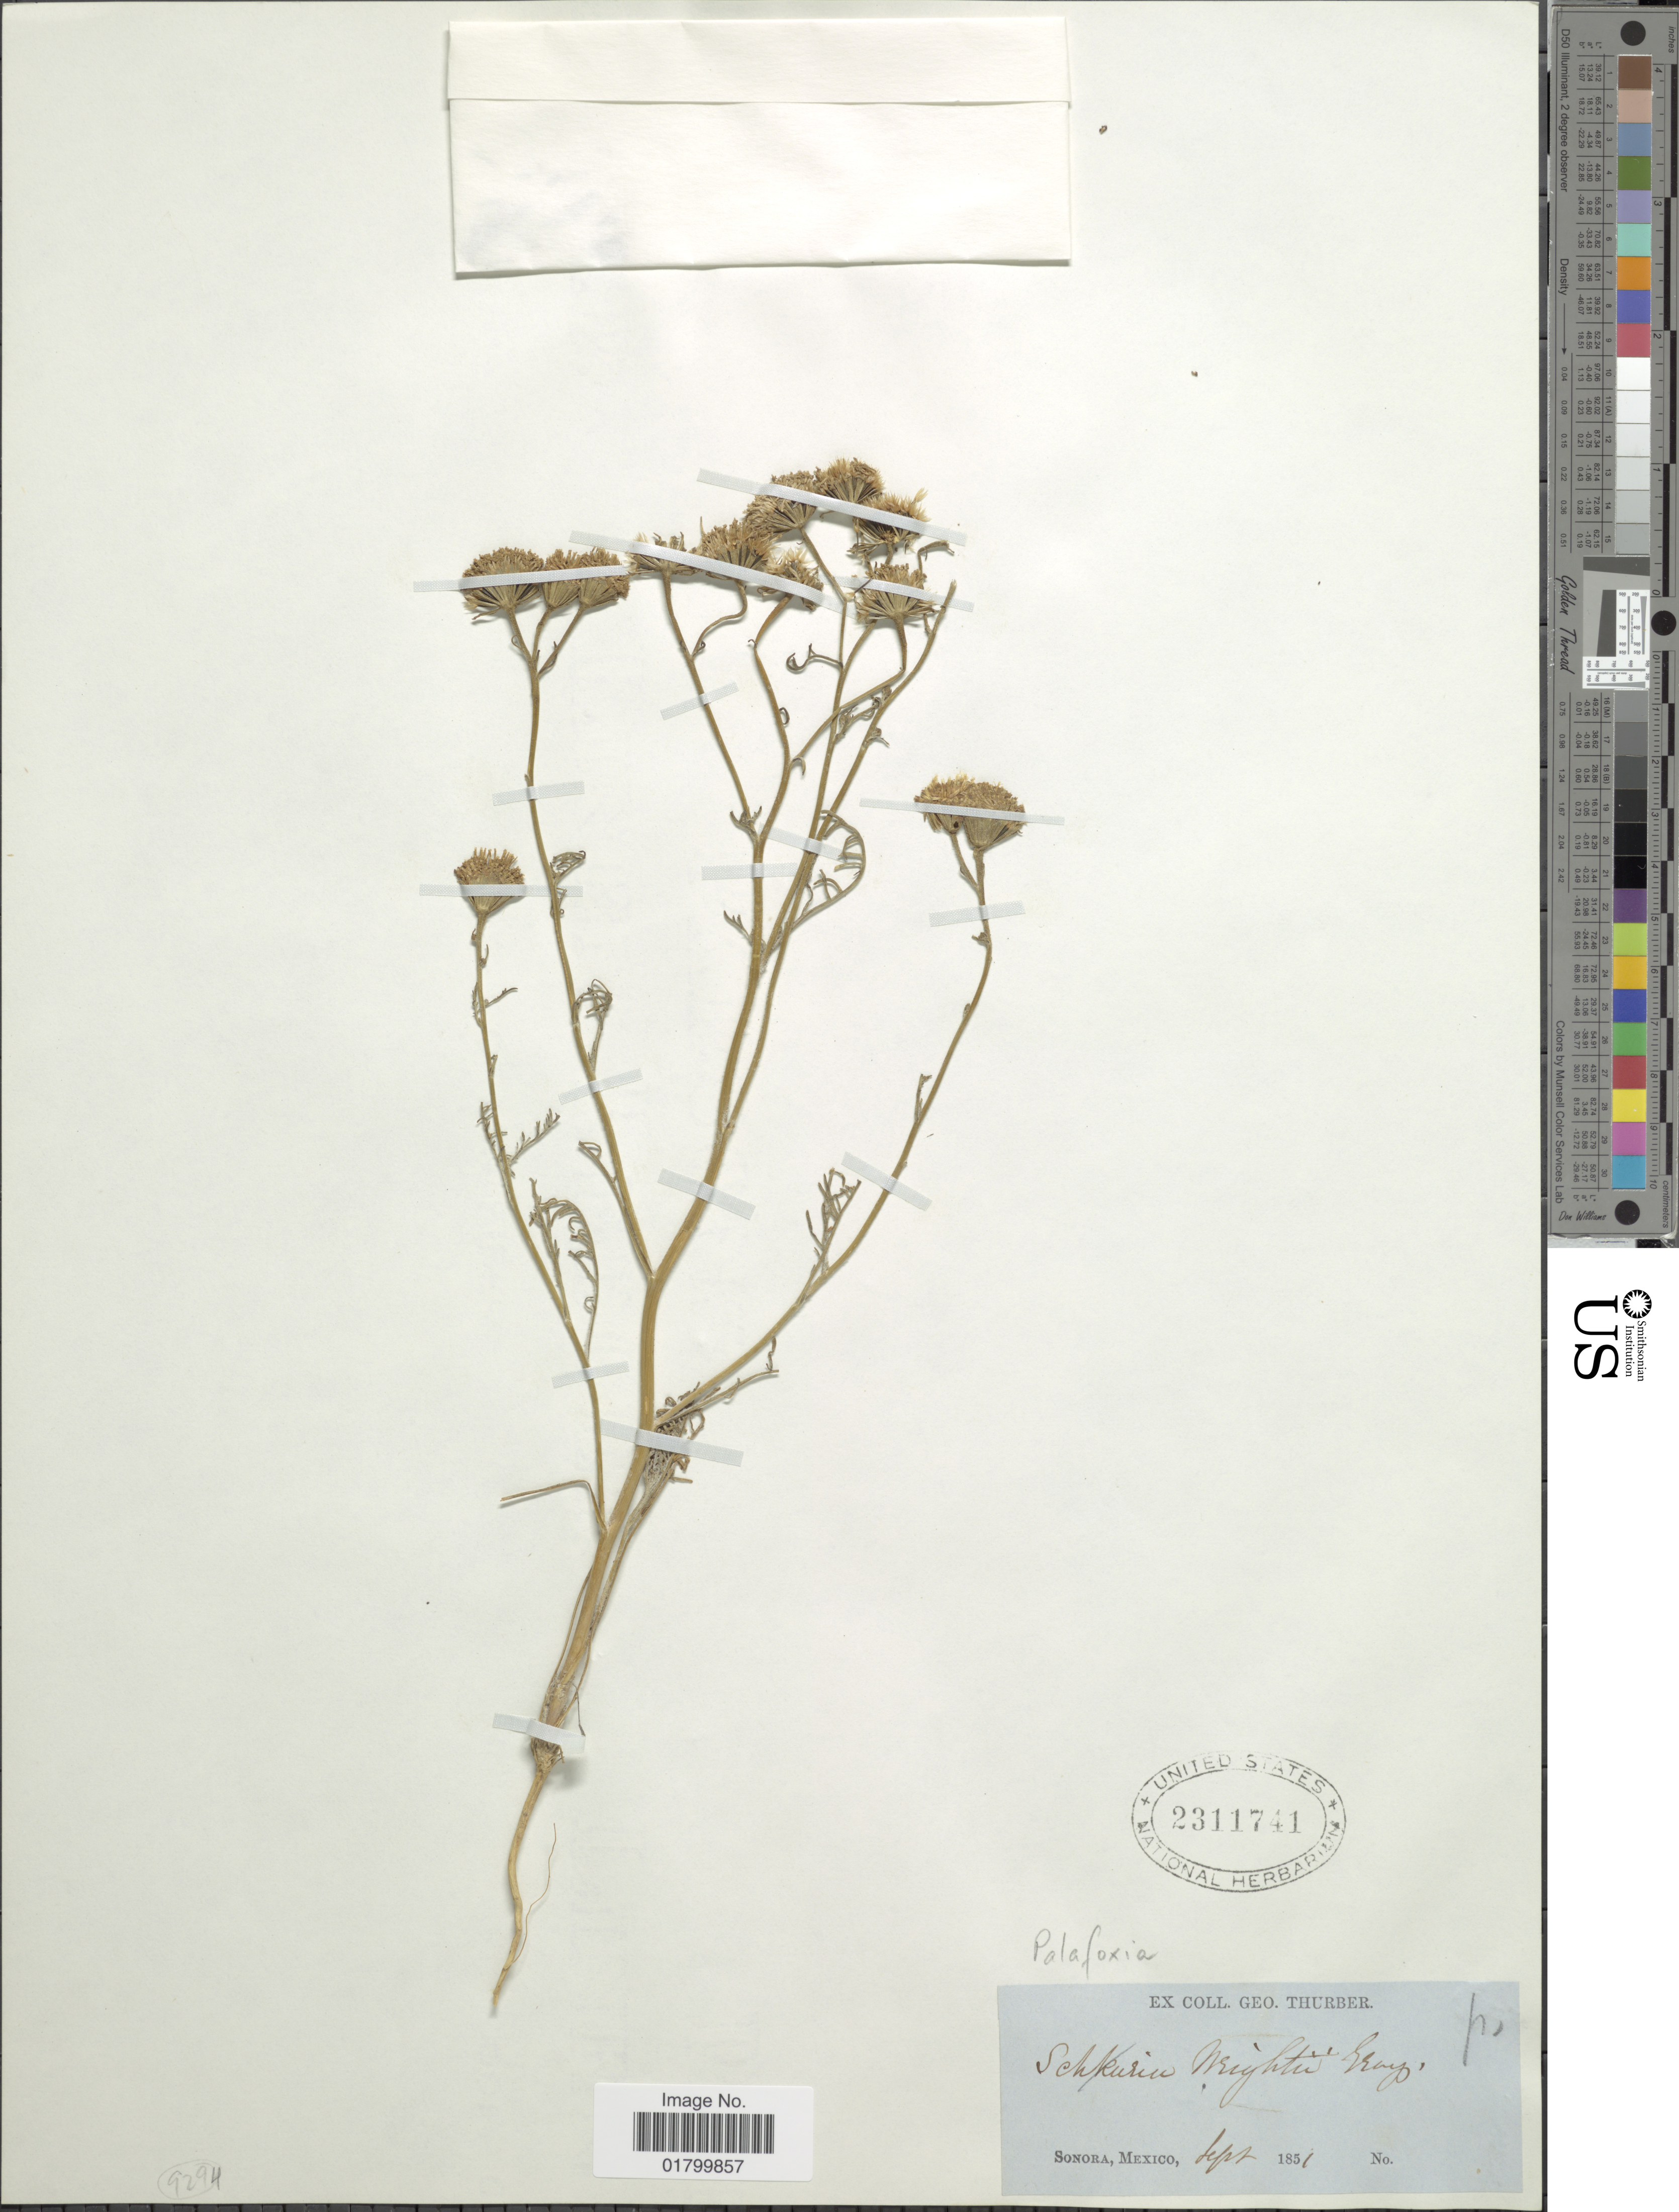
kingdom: Plantae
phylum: Tracheophyta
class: Magnoliopsida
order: Asterales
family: Asteraceae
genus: Palafoxia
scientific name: Palafoxia wrightii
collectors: G. Thurber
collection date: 1851-09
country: Mexico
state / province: Sonora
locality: Sonora, Mexico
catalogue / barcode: US 2311741